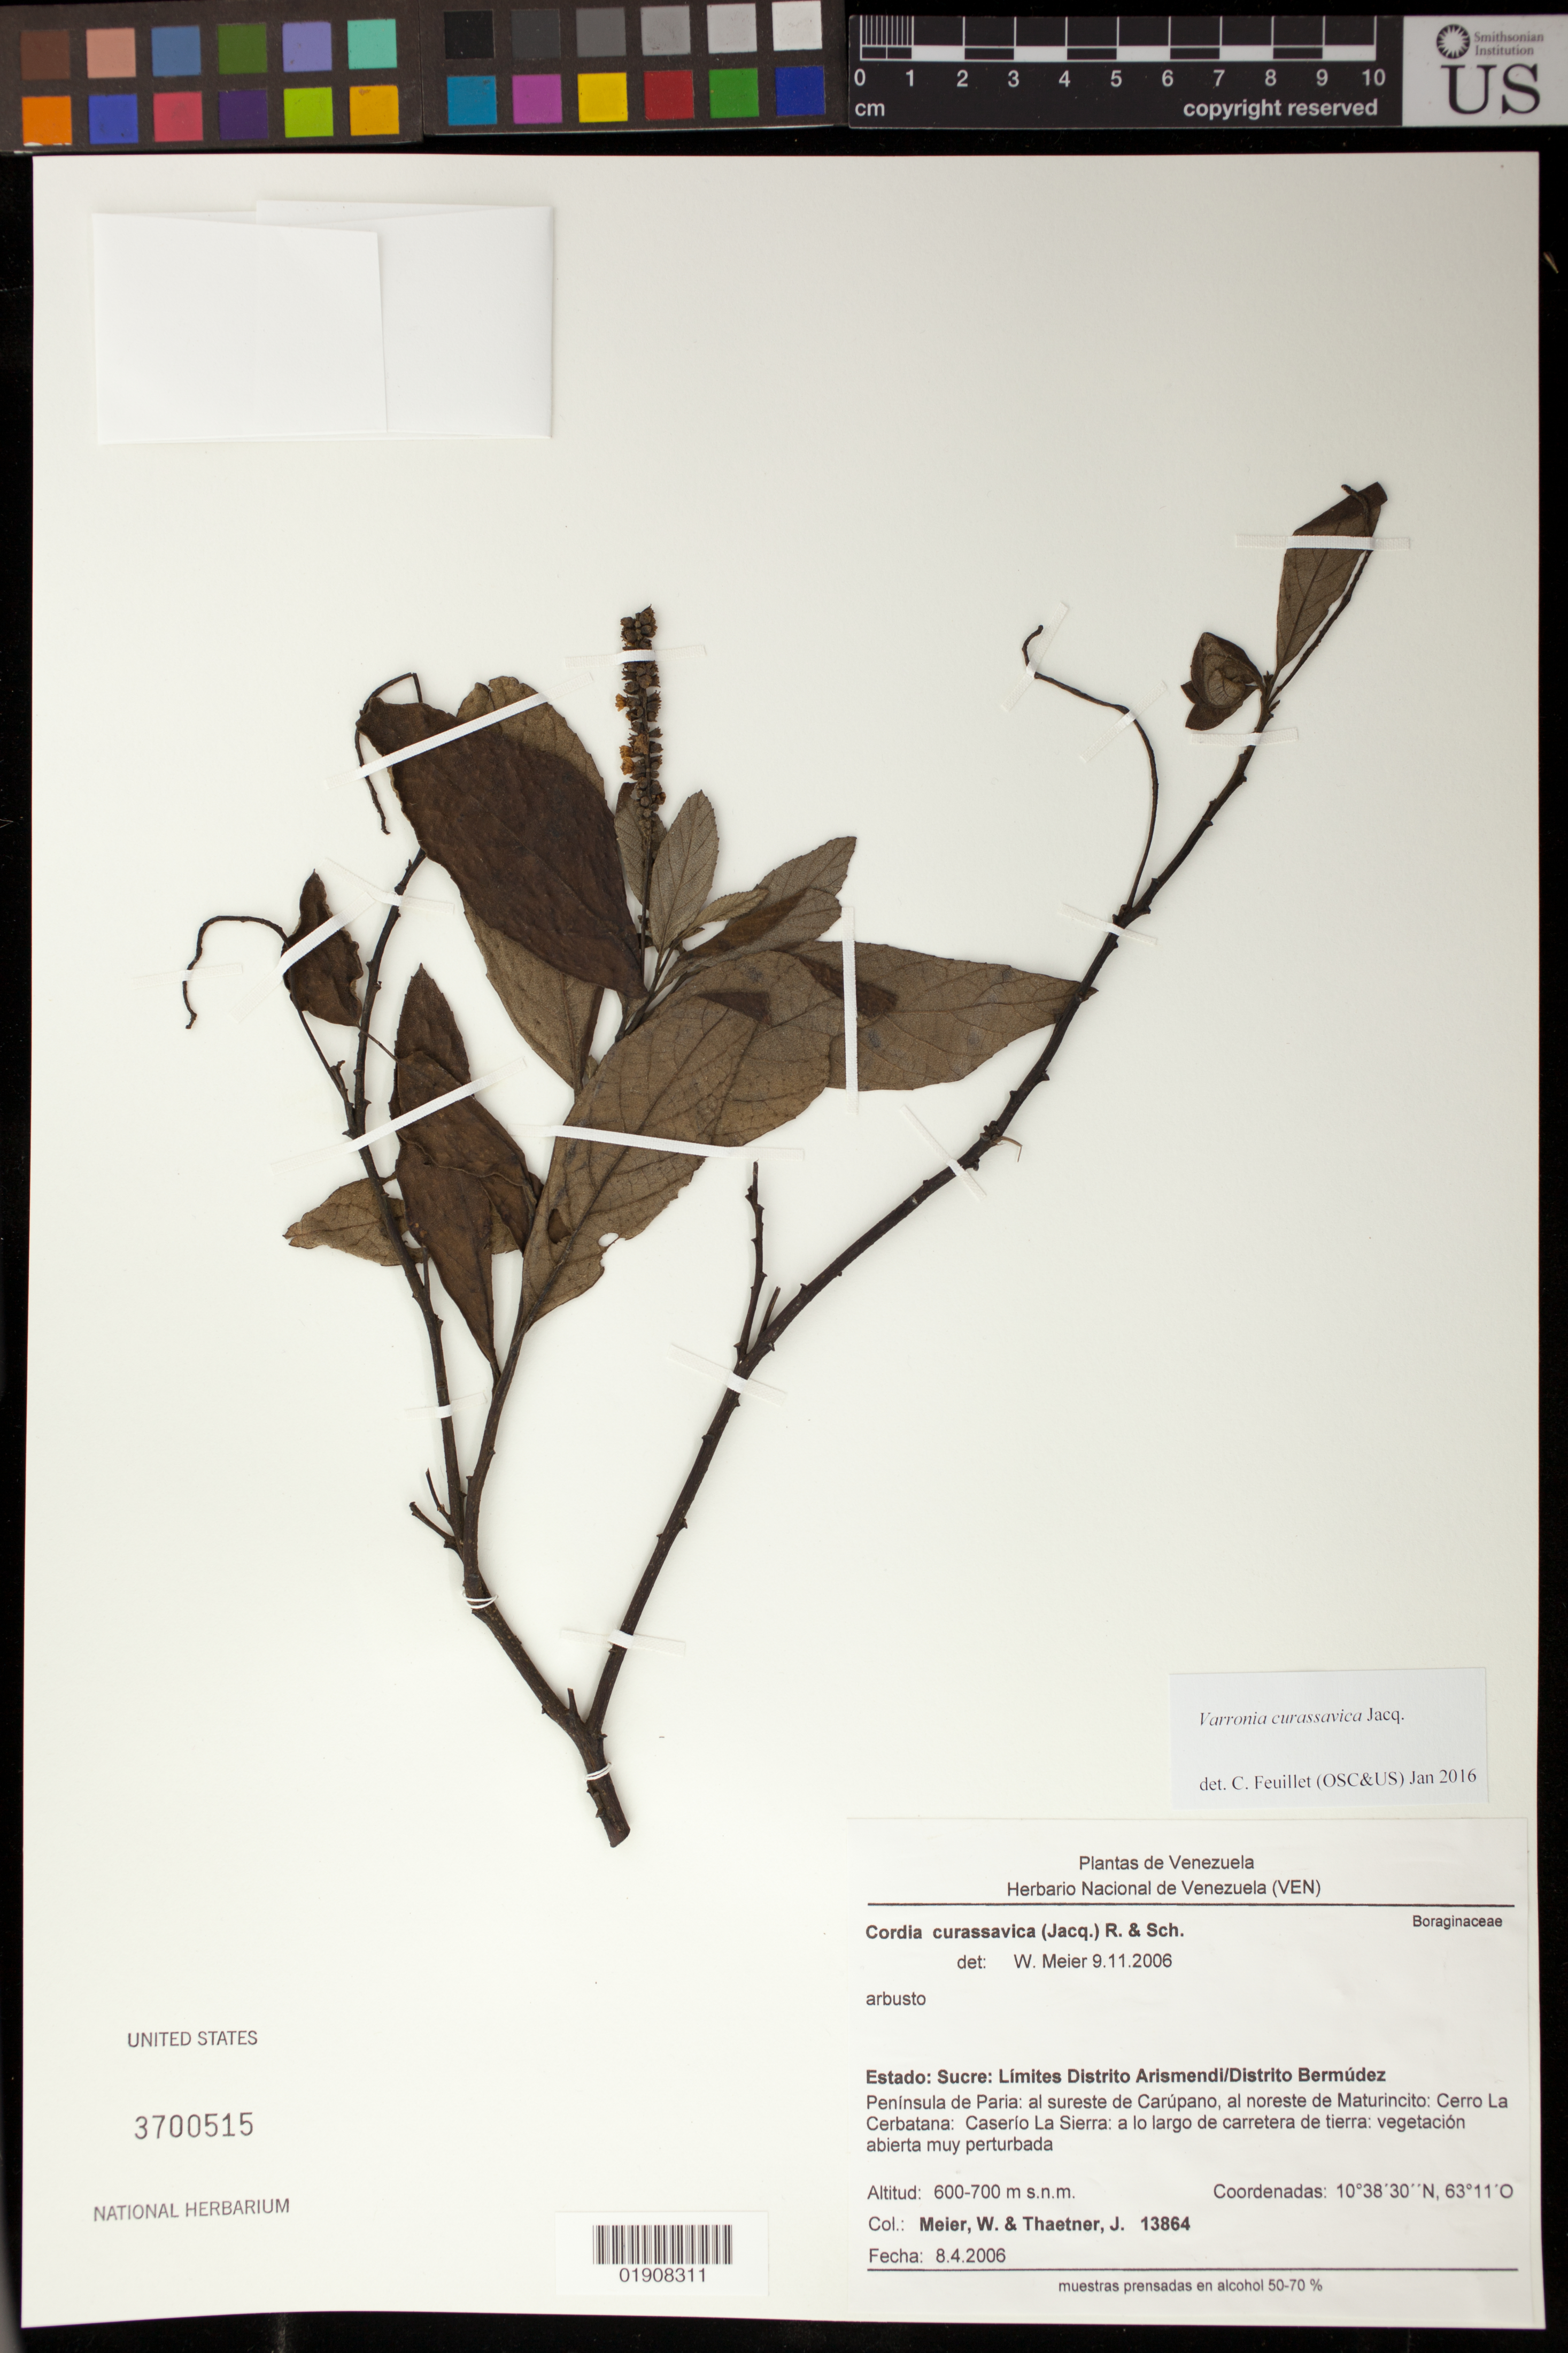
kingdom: Plantae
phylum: Tracheophyta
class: Magnoliopsida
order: Boraginales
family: Cordiaceae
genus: Varronia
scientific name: Varronia curassavica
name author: Jacq.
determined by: Feuillet, C.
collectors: W. Meier & J. Thaetner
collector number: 13864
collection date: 2006-04-08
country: Venezuela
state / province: Sucre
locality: Limites Distrito Arismendi/Distrito Bermúdez, Peninsula de Paria: al sureste de Carupano, al noreste de Maturincito: Cerro La Cerbatana; Caserio La Sierra: a lo largo de carretera de tierra: vegetacion abierta muy perturbada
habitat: vegetacion abierta muy perturbada.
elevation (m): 600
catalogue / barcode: US 3700515